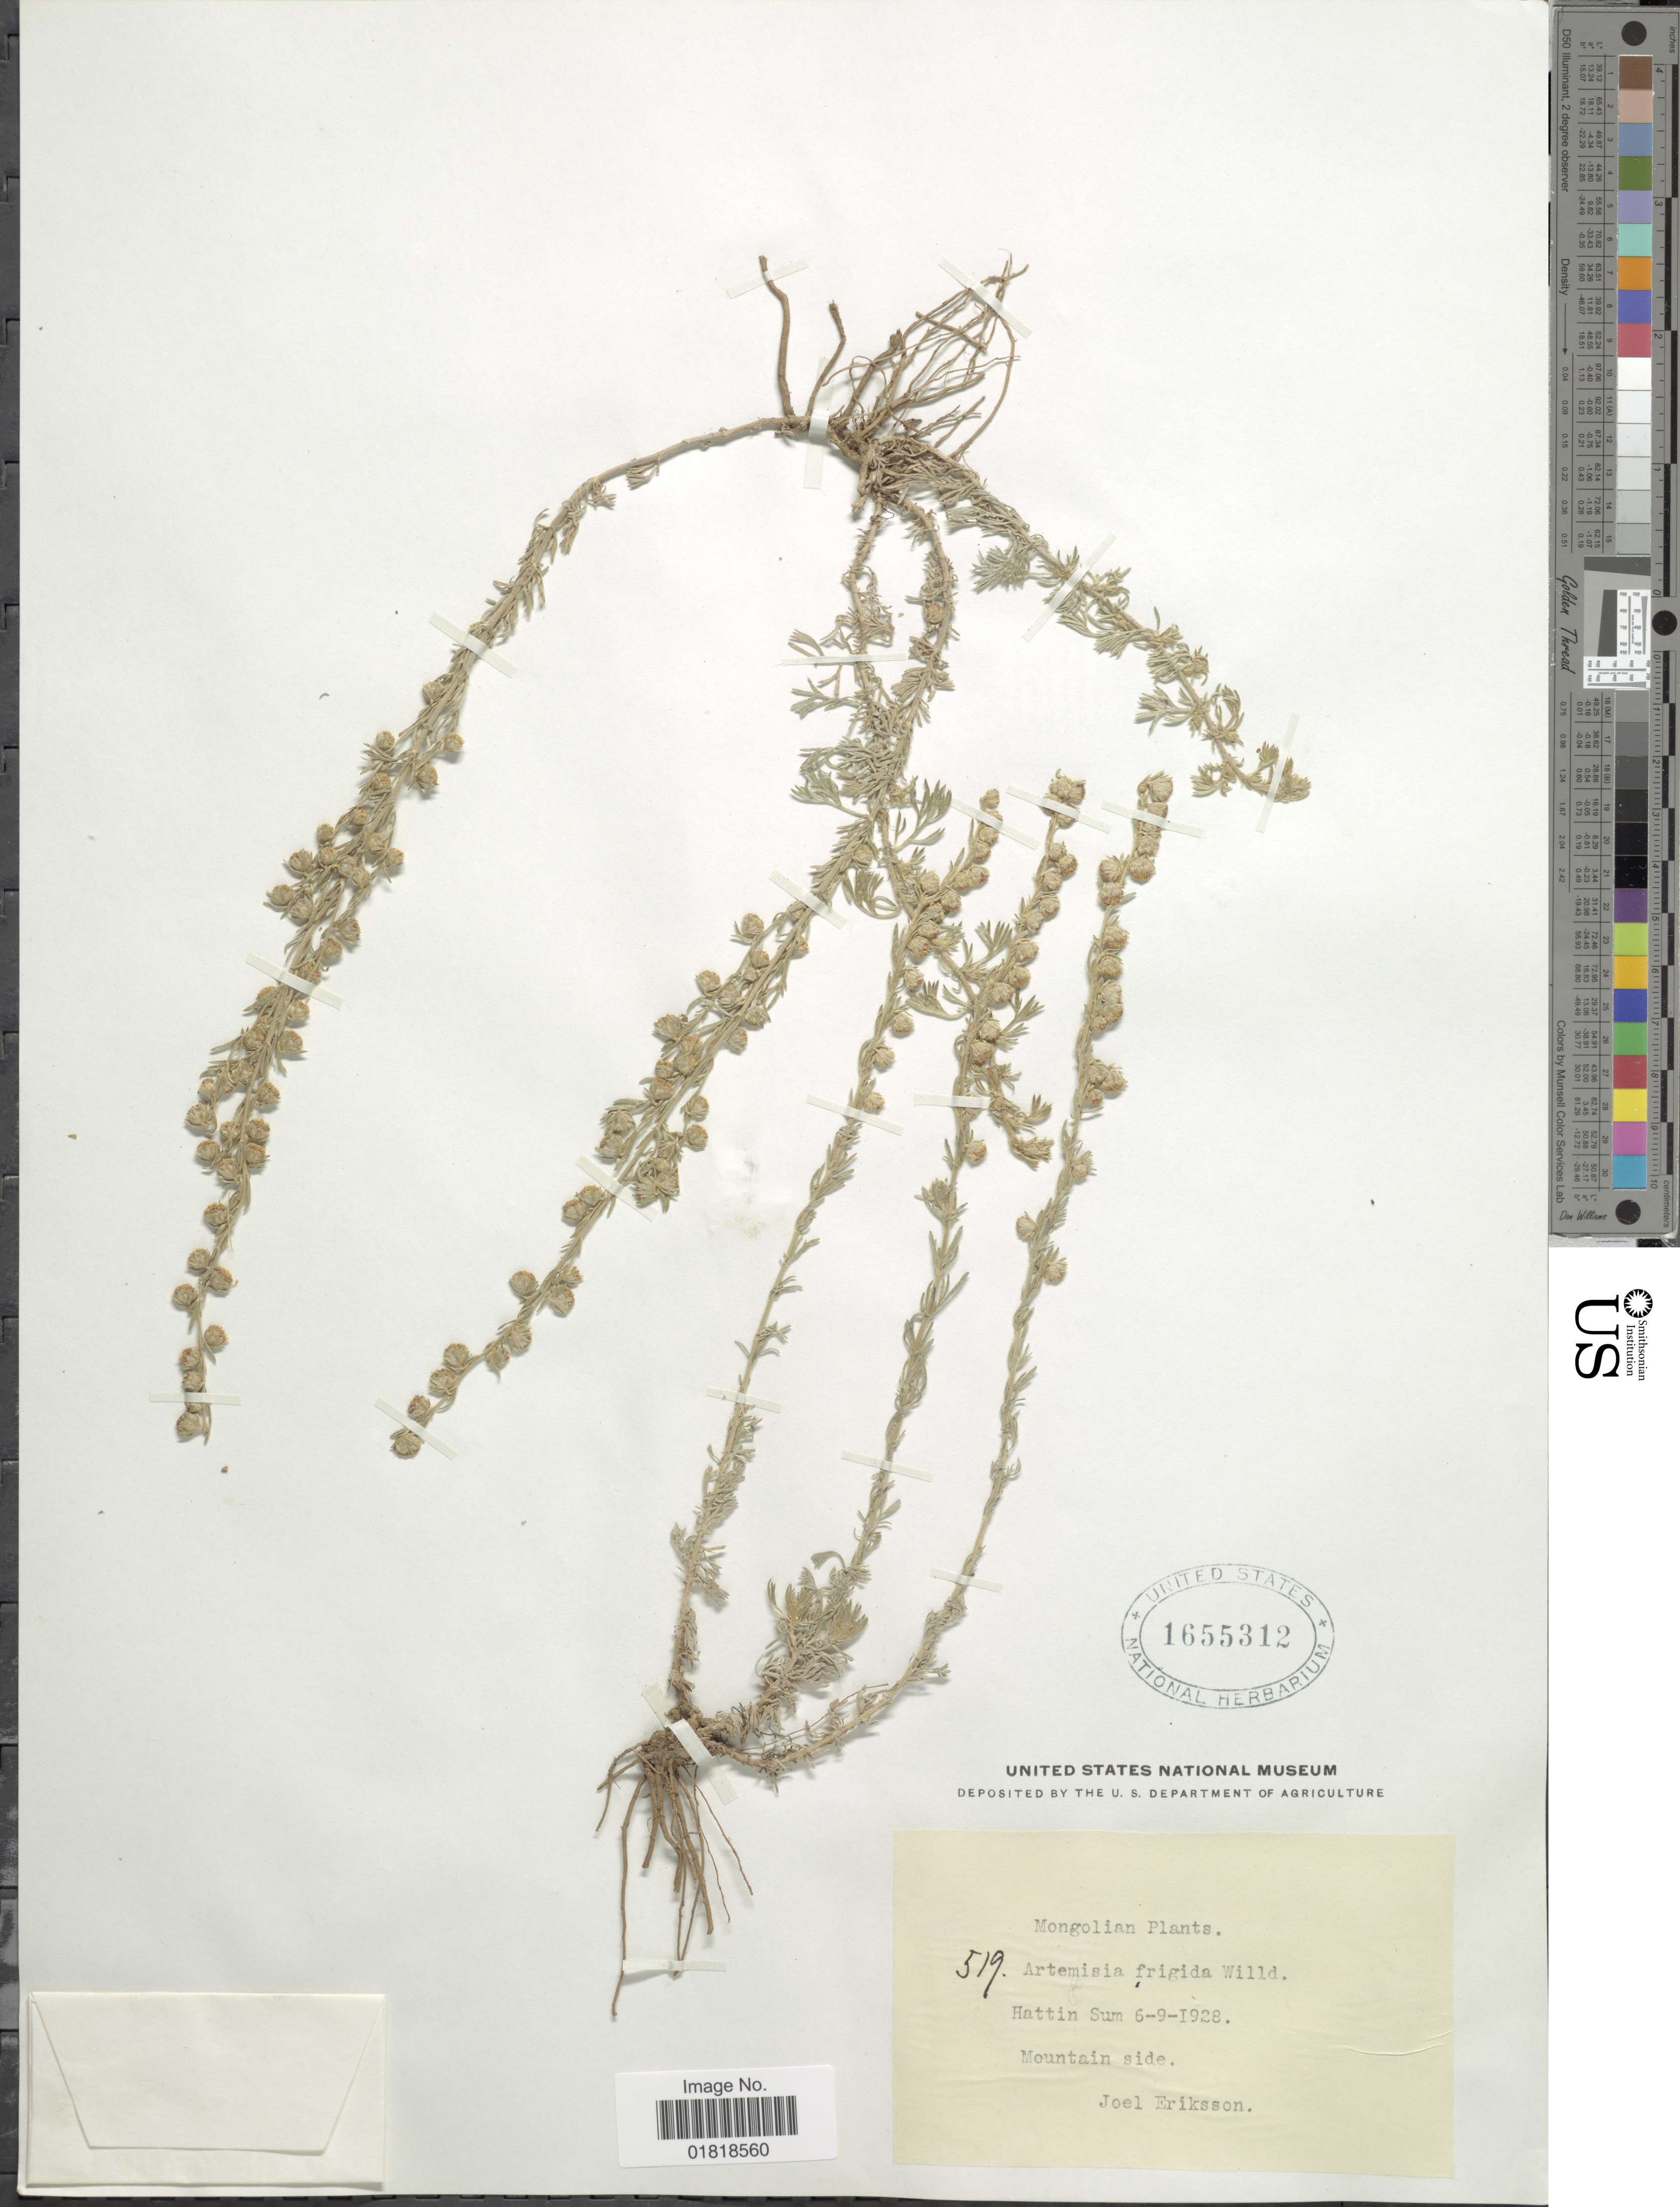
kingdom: Plantae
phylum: Tracheophyta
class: Magnoliopsida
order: Asterales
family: Asteraceae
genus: Artemisia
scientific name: Artemisia frigida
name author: Willd.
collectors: J. Eriksson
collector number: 519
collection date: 1928-09-06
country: Mongolia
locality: Hattin Sum, Mountain side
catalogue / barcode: US 1655312